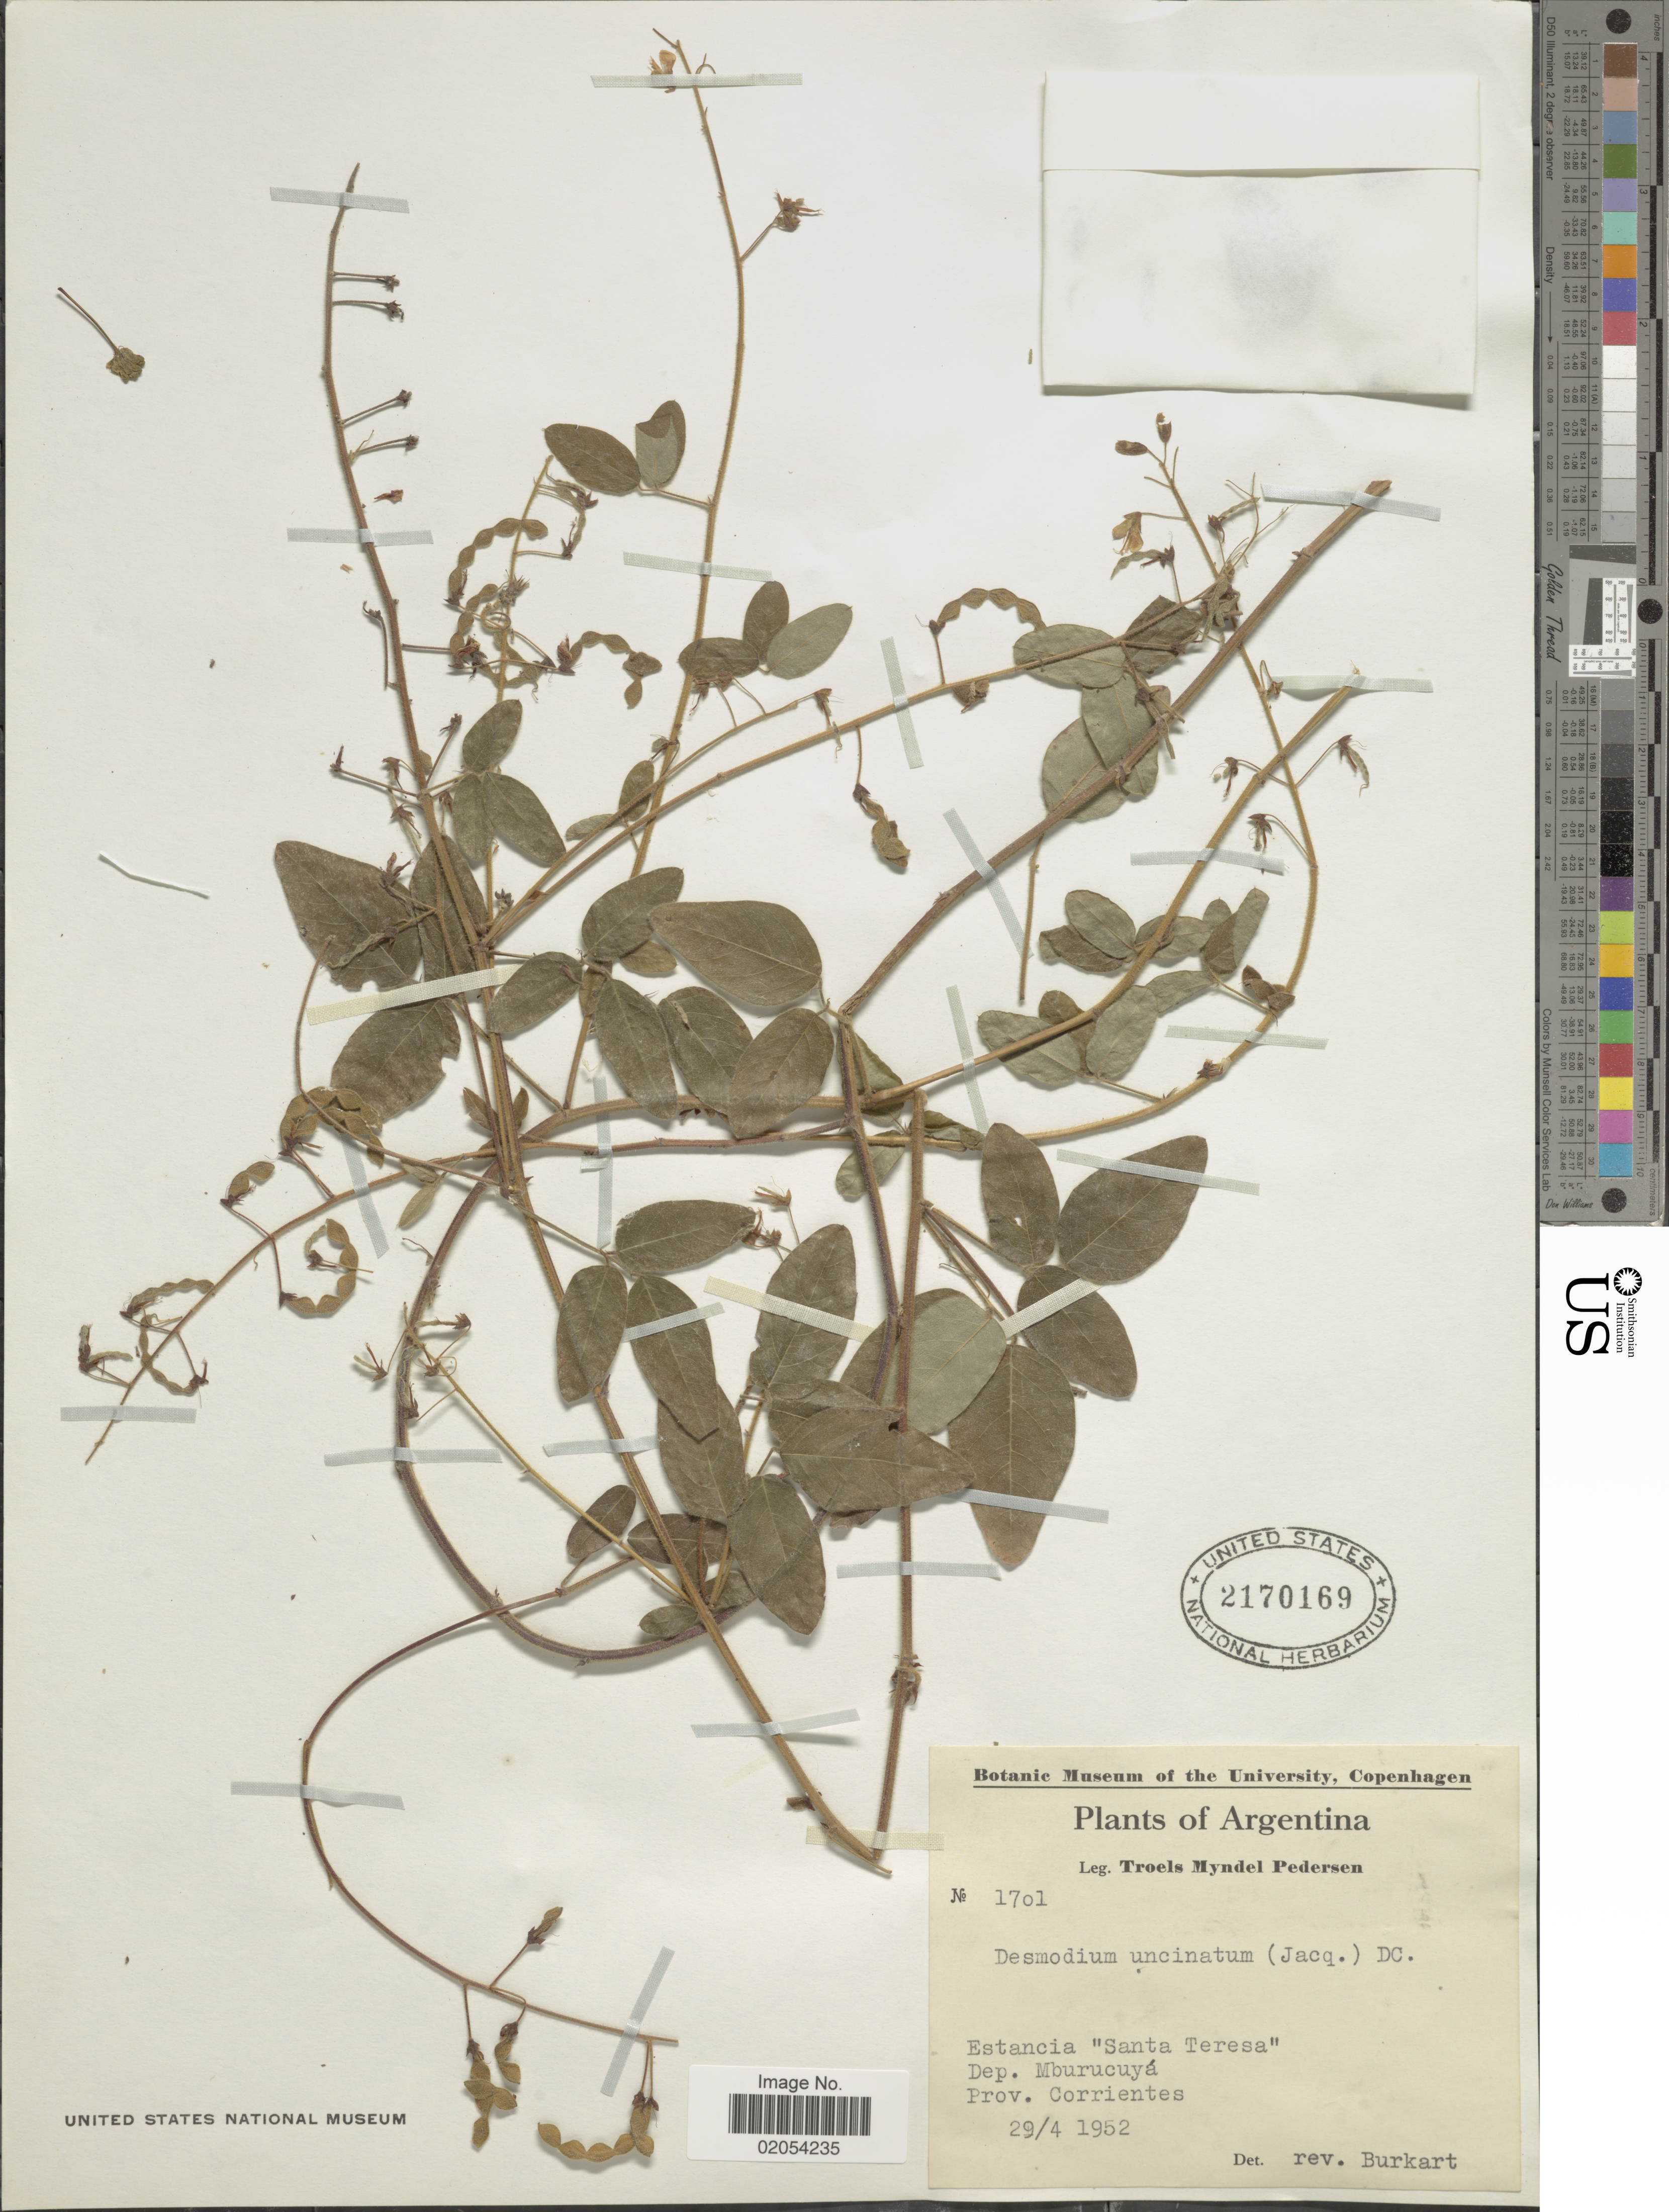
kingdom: Plantae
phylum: Tracheophyta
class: Magnoliopsida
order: Fabales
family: Fabaceae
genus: Desmodium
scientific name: Desmodium uncinatum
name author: (Jacq.) DC.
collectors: T. Pederson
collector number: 1701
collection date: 1952-04-29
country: Argentina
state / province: Corrientes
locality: Estancia "Santa Teresa", Dep. Mburucuya, Prov. Corrientes.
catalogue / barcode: US 2170169